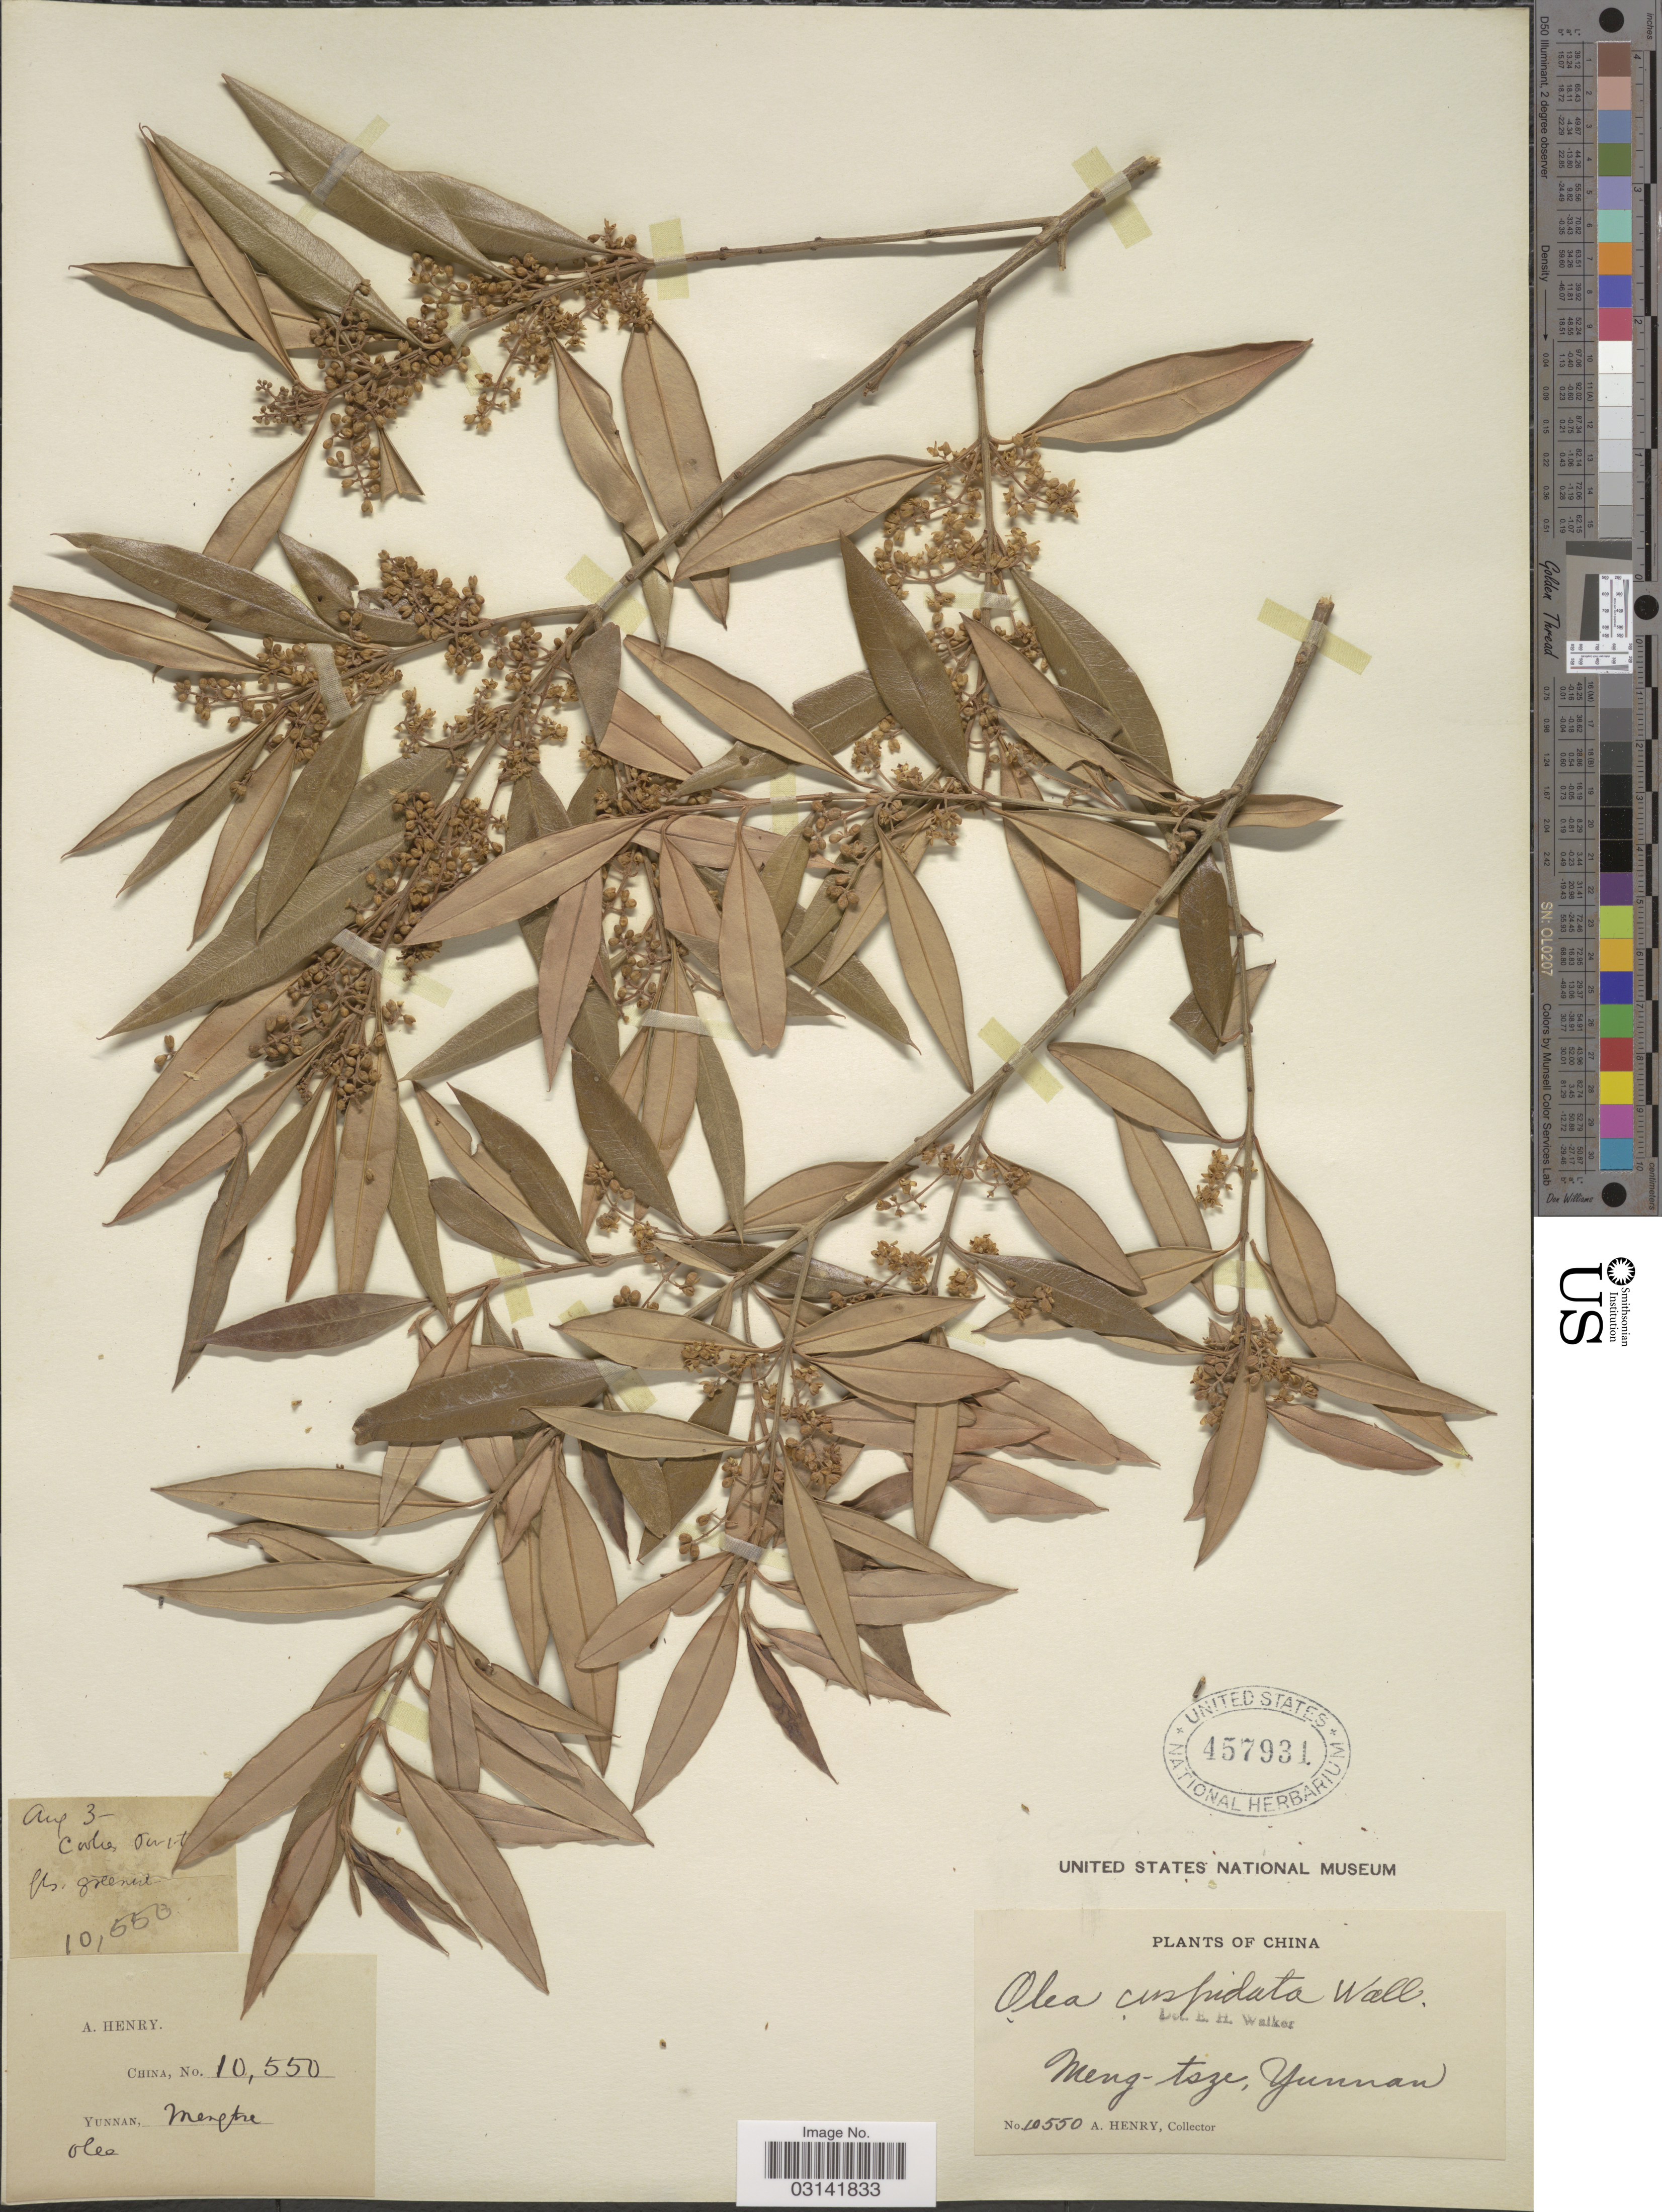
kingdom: Plantae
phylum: Tracheophyta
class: Magnoliopsida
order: Lamiales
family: Oleaceae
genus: Olea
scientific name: Olea europaea subsp. cuspidata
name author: (Wall. & G. Don) Cif.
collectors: A. Henry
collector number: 10550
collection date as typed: Transcribed d/m/y: /8/3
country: China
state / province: Yunnan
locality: Meng-tsze.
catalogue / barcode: US 457931